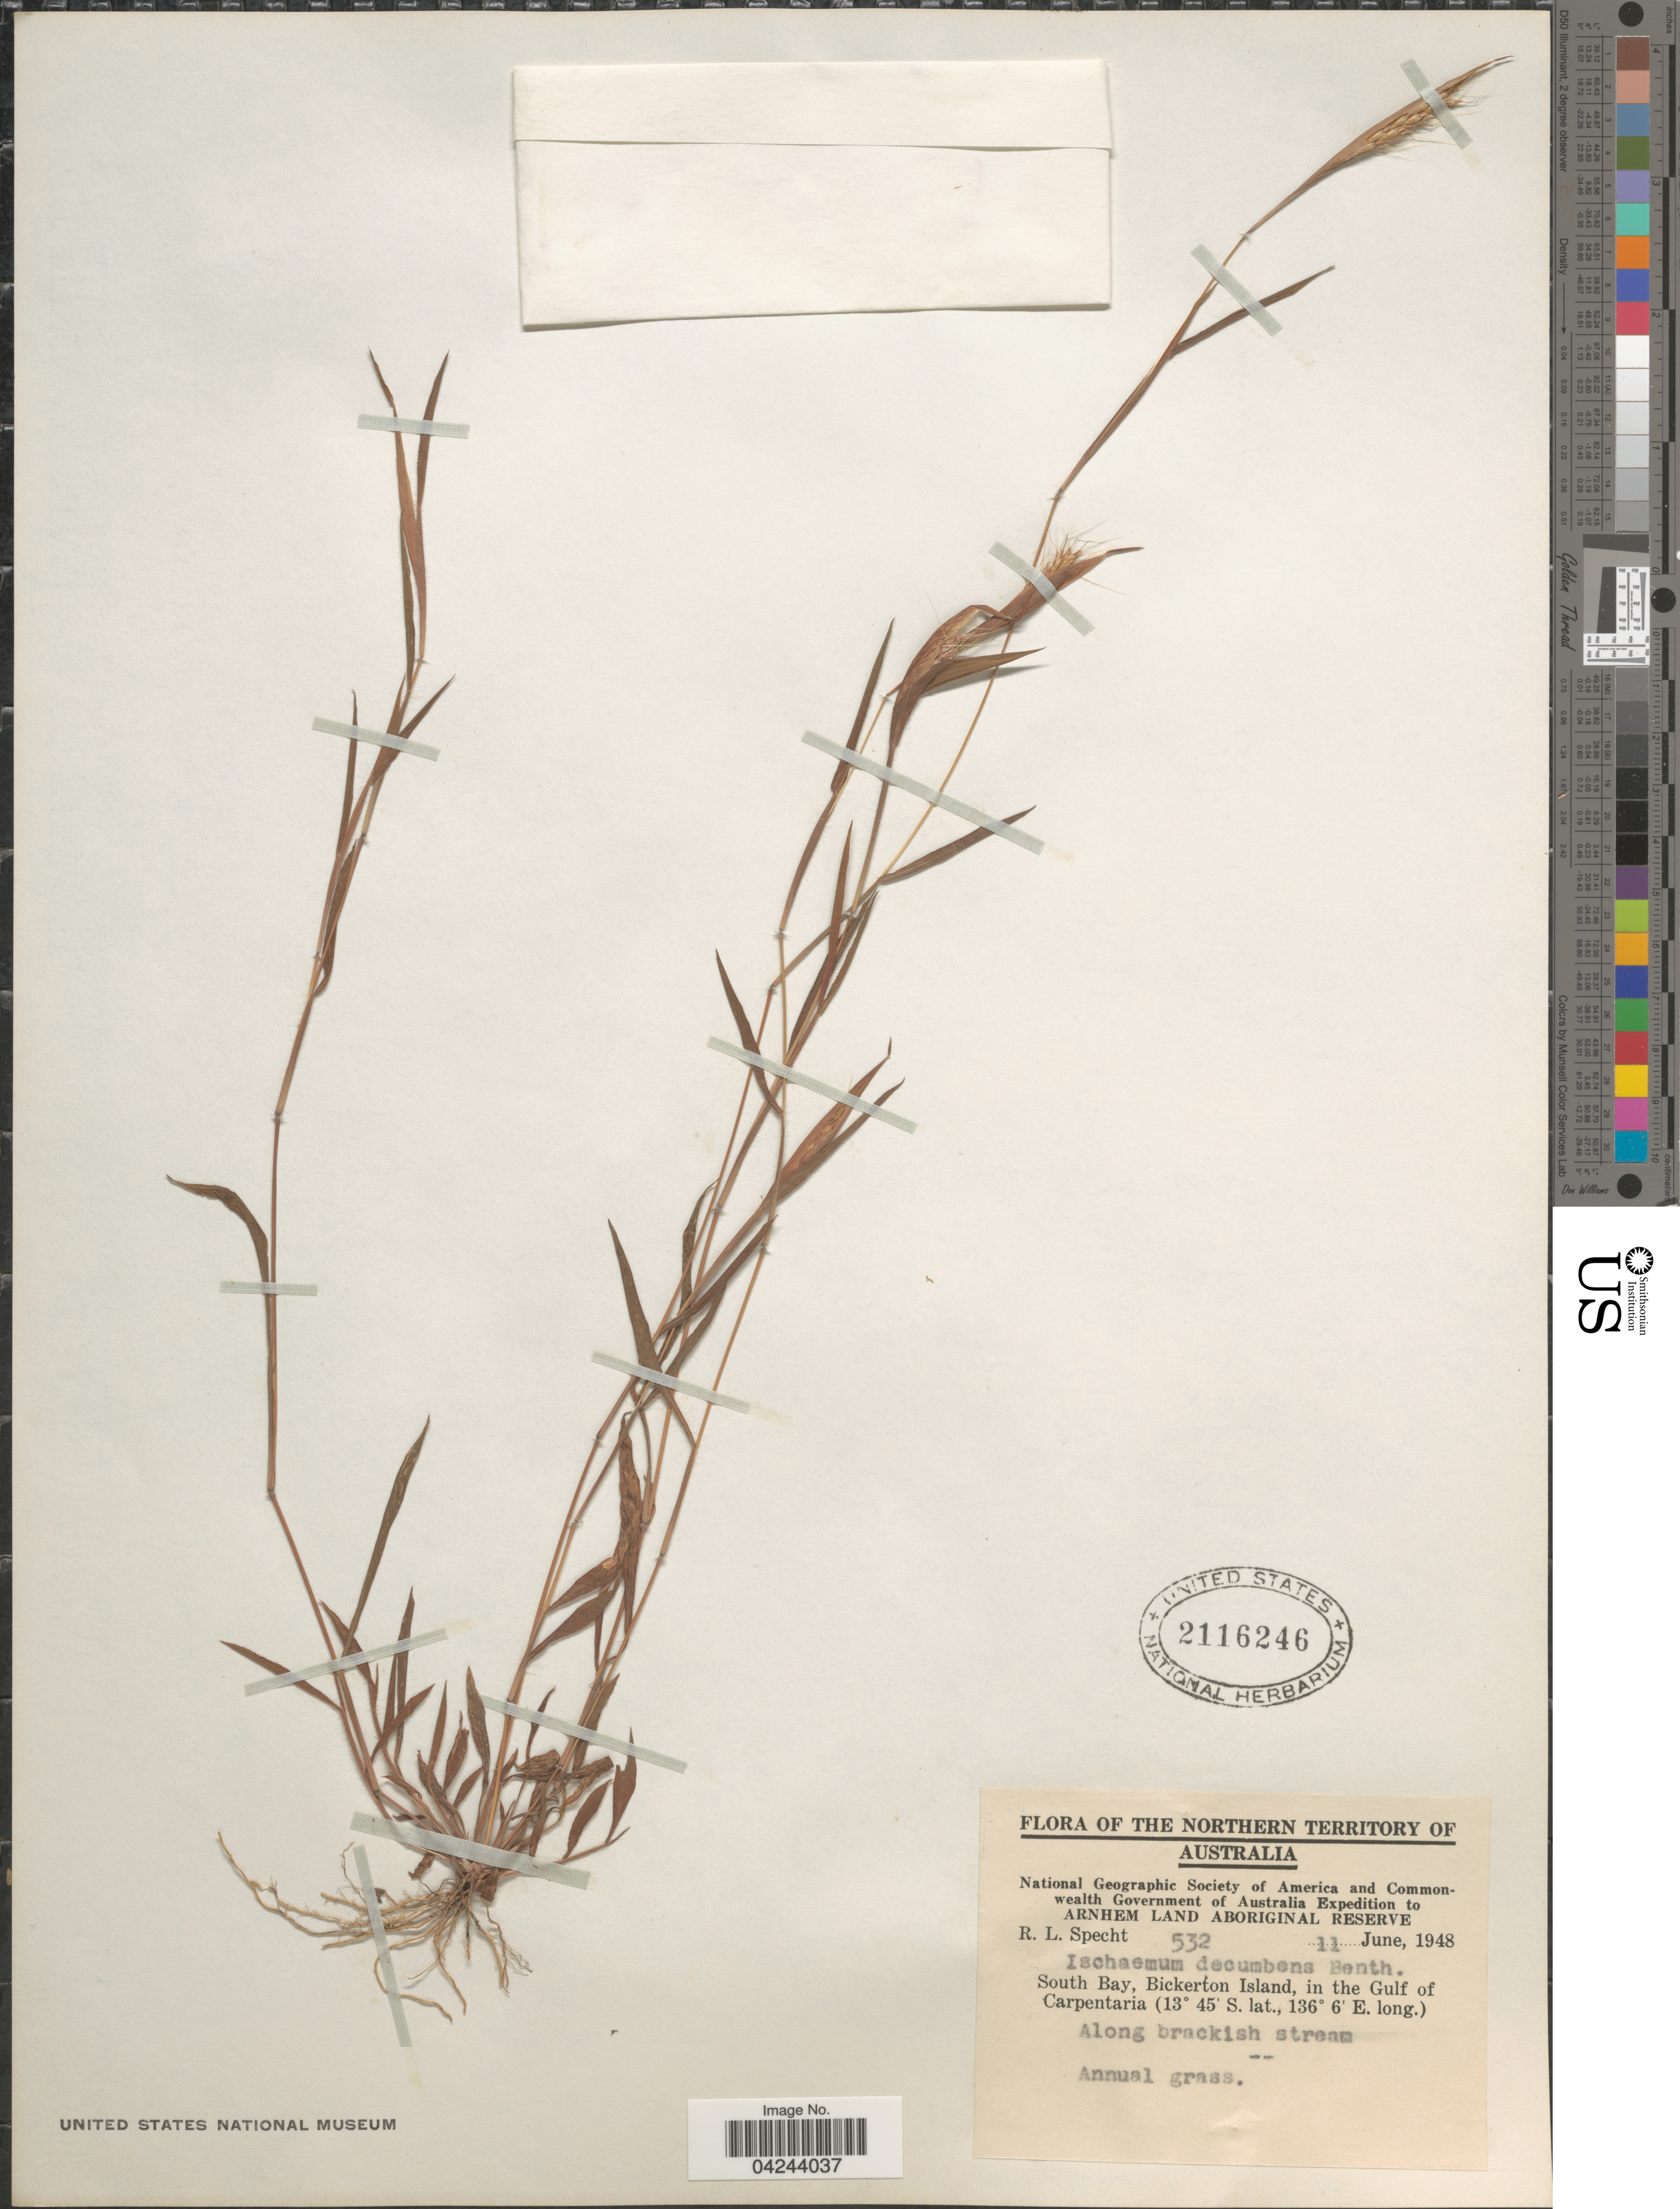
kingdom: Plantae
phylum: Tracheophyta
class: Liliopsida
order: Poales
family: Poaceae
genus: Ischaemum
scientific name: Ischaemum decumbens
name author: Benth.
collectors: R. L. Specht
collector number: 532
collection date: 1948-06-11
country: Australia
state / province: Northern Territory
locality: National Geographic Society of America and Commonwealth Government of Australian Expedition to Arnhem Land Aboriginal Reserve. South Bay, Bickerton Island, in the Gulf of Carpentaria.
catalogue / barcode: US 2116246